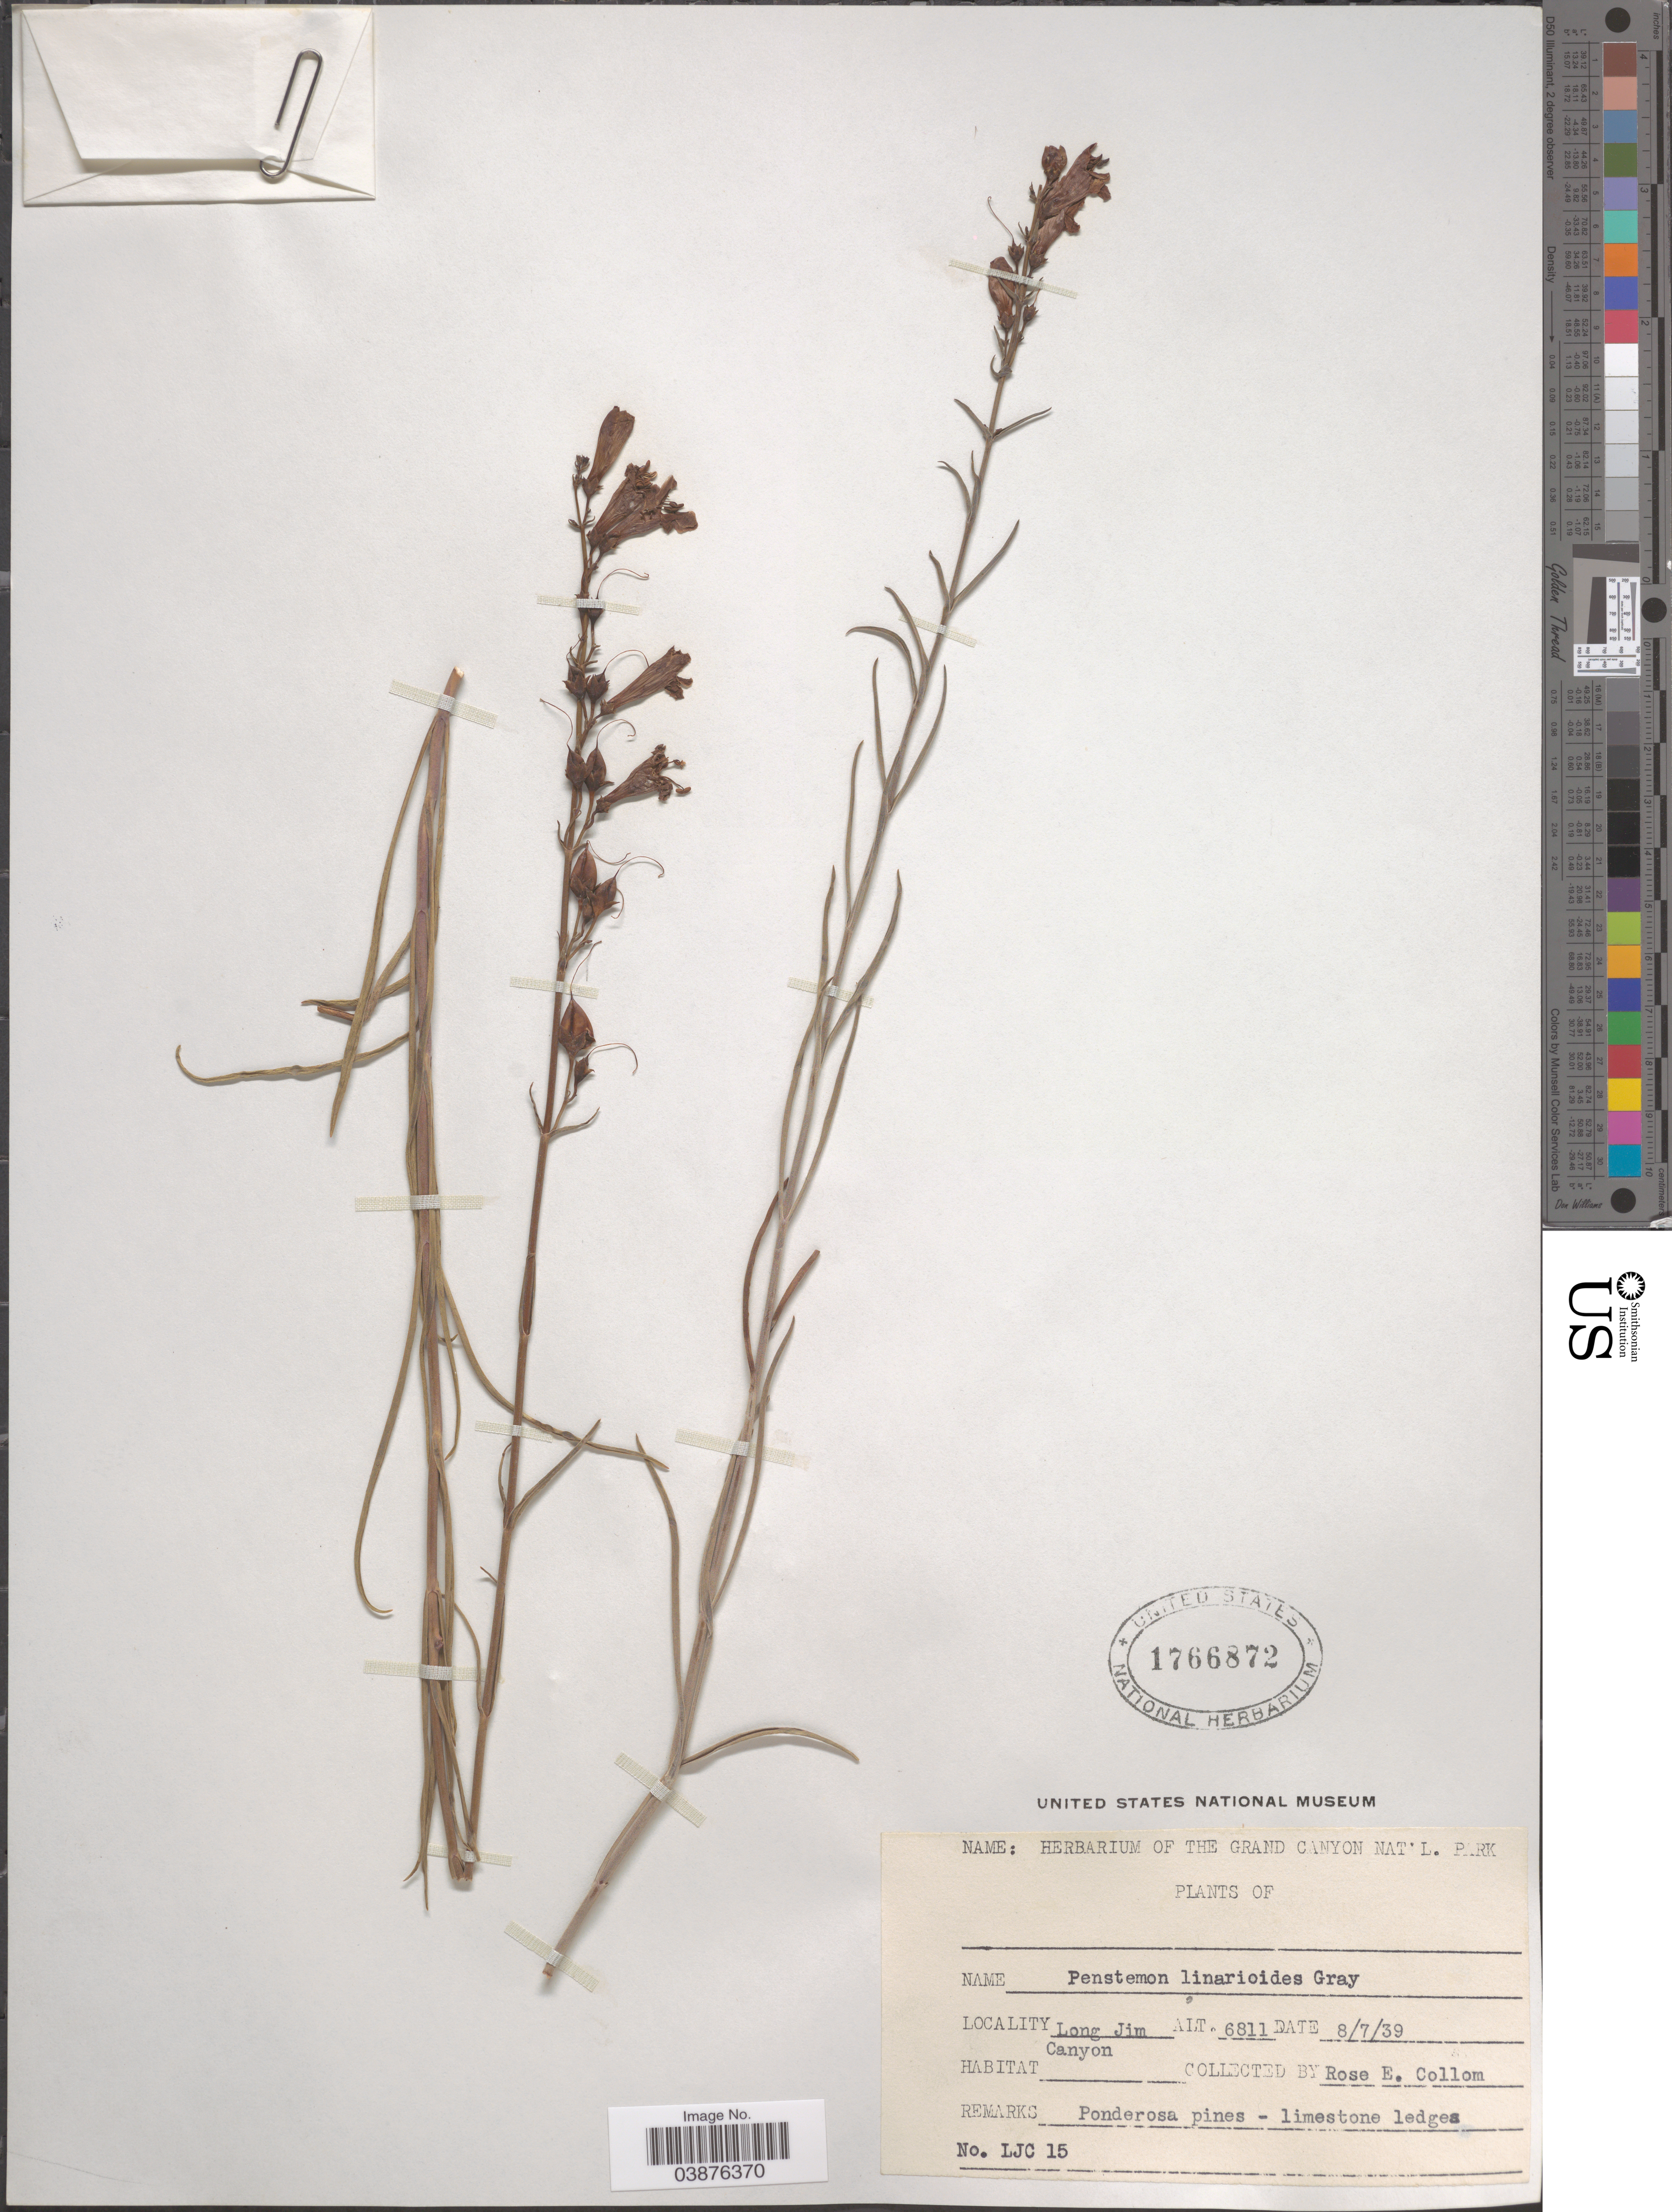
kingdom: Plantae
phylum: Tracheophyta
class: Magnoliopsida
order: Lamiales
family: Plantaginaceae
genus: Penstemon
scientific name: Penstemon linarioides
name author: A. Gray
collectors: R. E. Collom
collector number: LJC 15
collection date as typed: Transcribed d/m/y: 7/8/39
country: United States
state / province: Arizona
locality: Long Jim Canyon.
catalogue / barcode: US 1766872